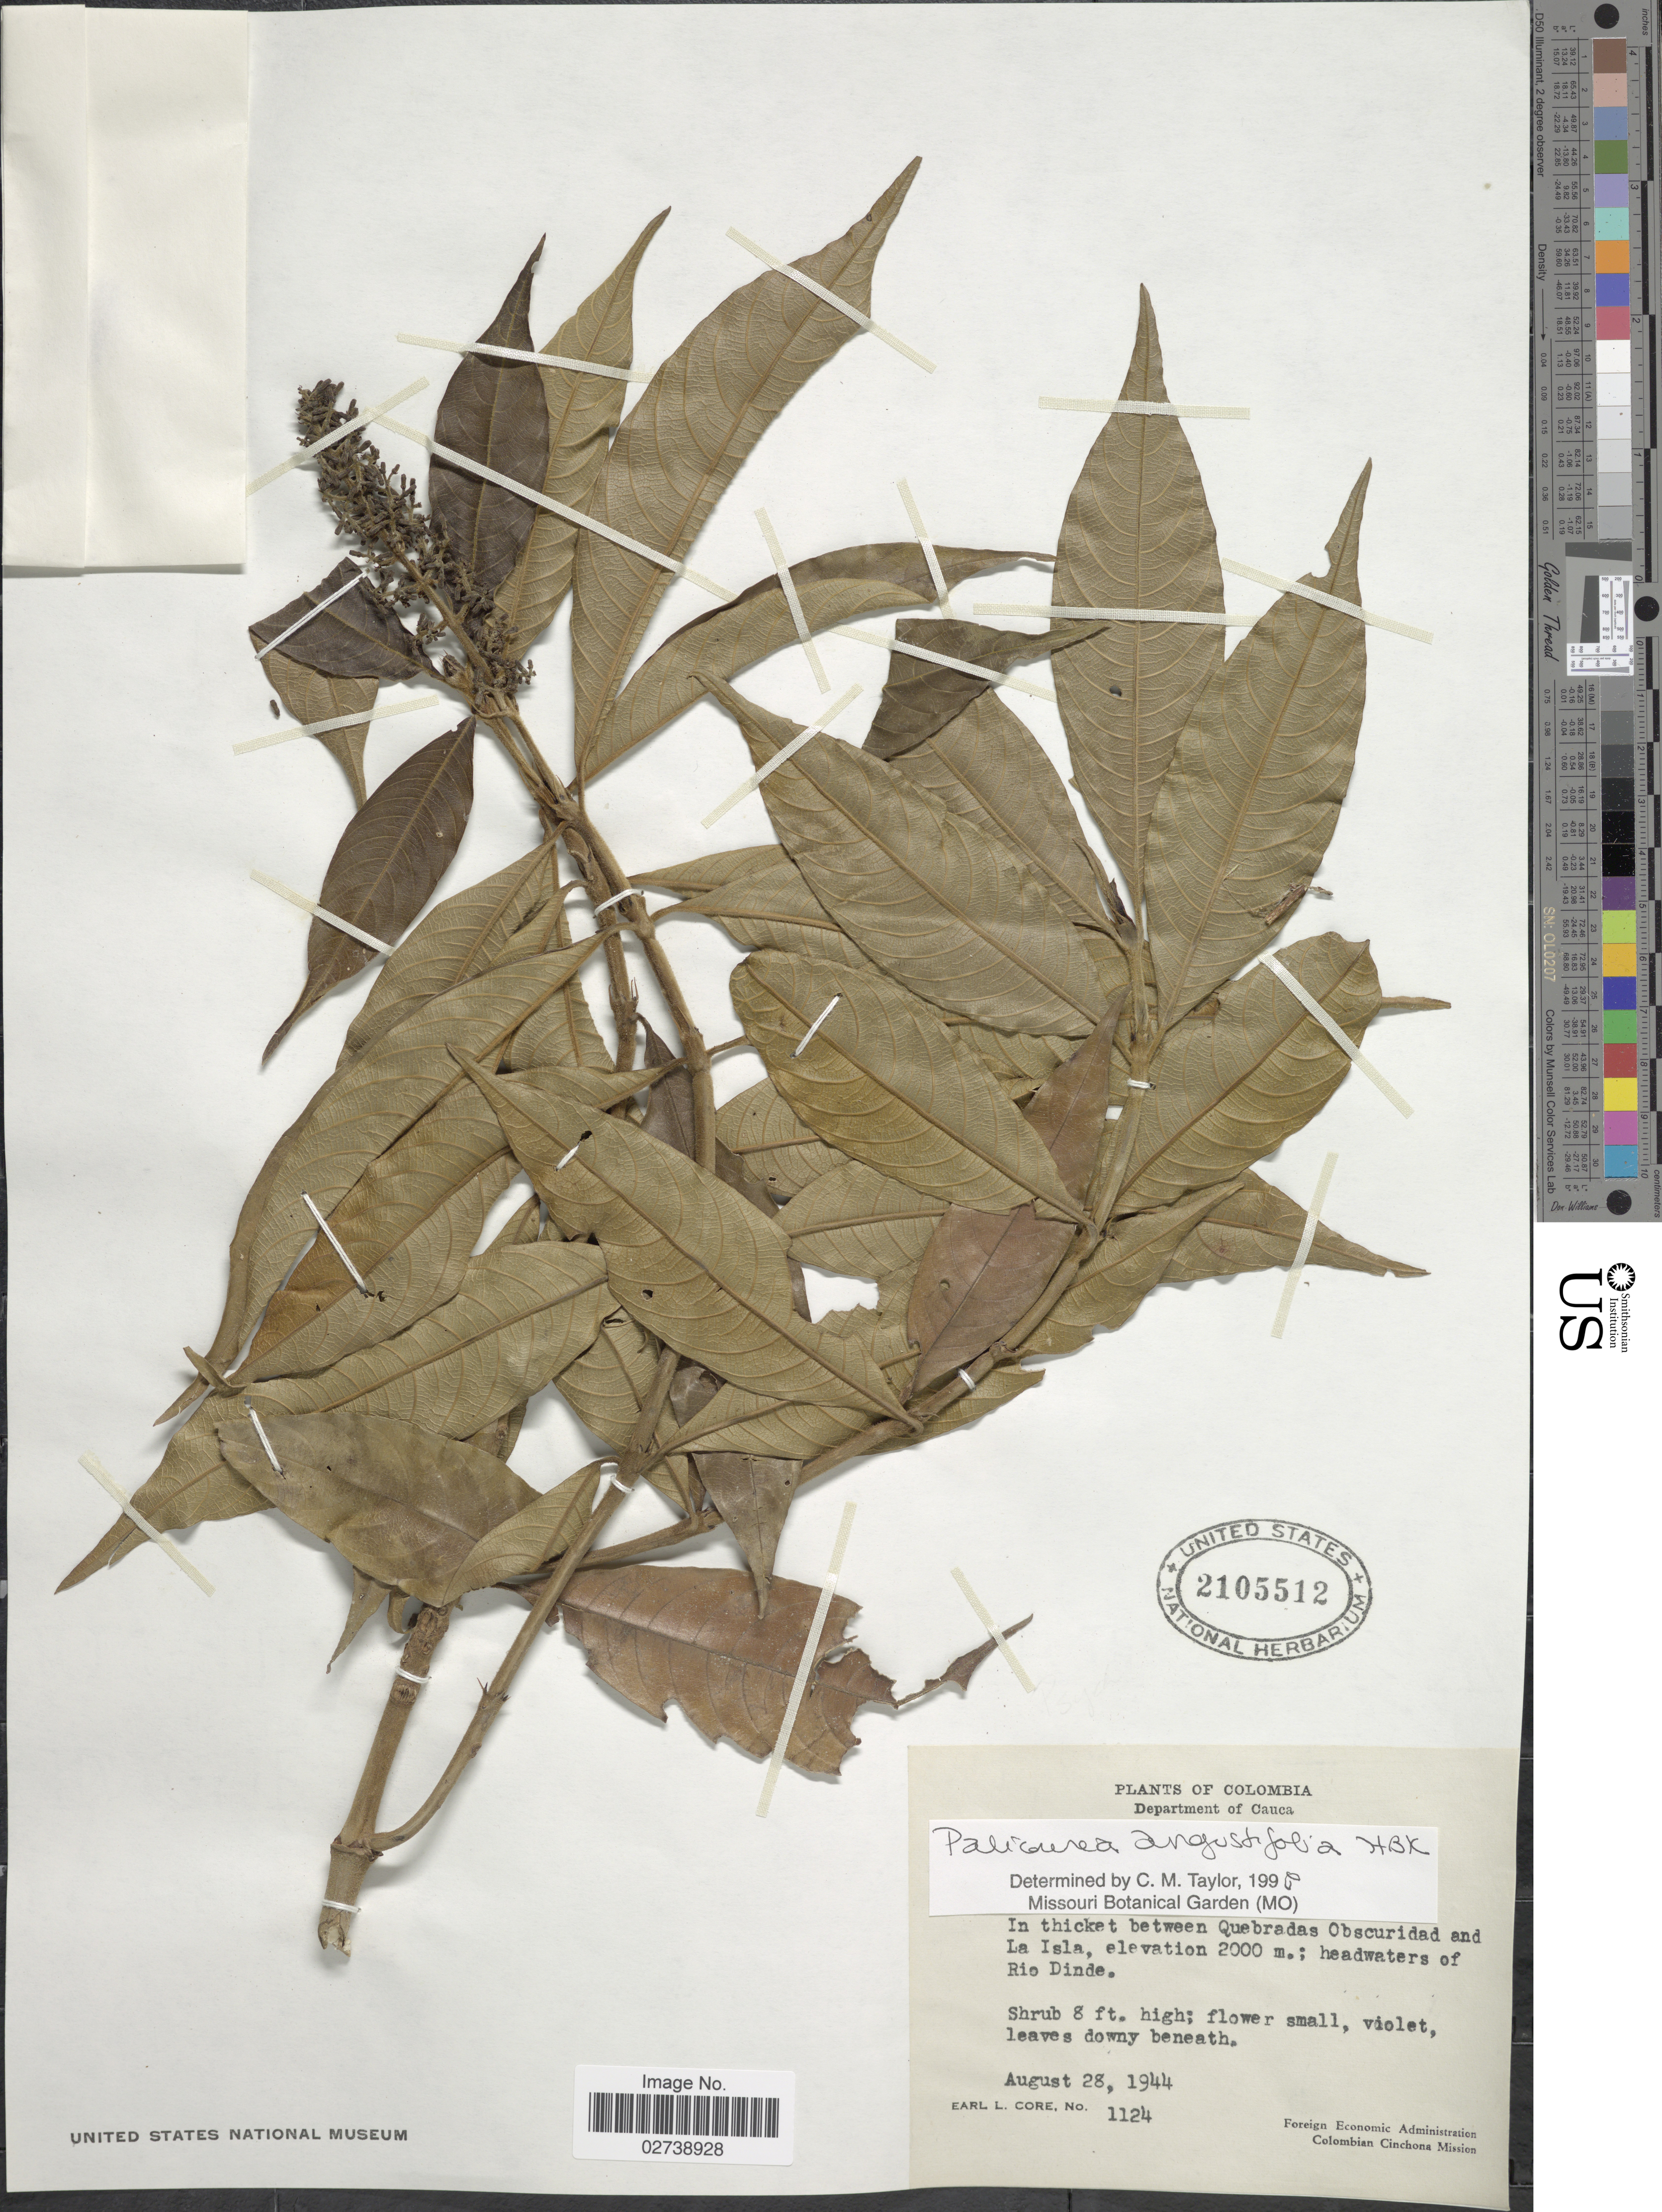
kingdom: Plantae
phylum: Tracheophyta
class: Magnoliopsida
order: Gentianales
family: Rubiaceae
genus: Palicourea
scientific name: Palicourea angustifolia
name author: Kunth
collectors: E. L. Core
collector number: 1124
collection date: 1944-08-28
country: Colombia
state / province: Cauca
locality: Department of Cauca, In thicket between Quebradas Obscuridad and La Isla. headwaters of Rio Dinde.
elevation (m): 2000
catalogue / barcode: US 2105512